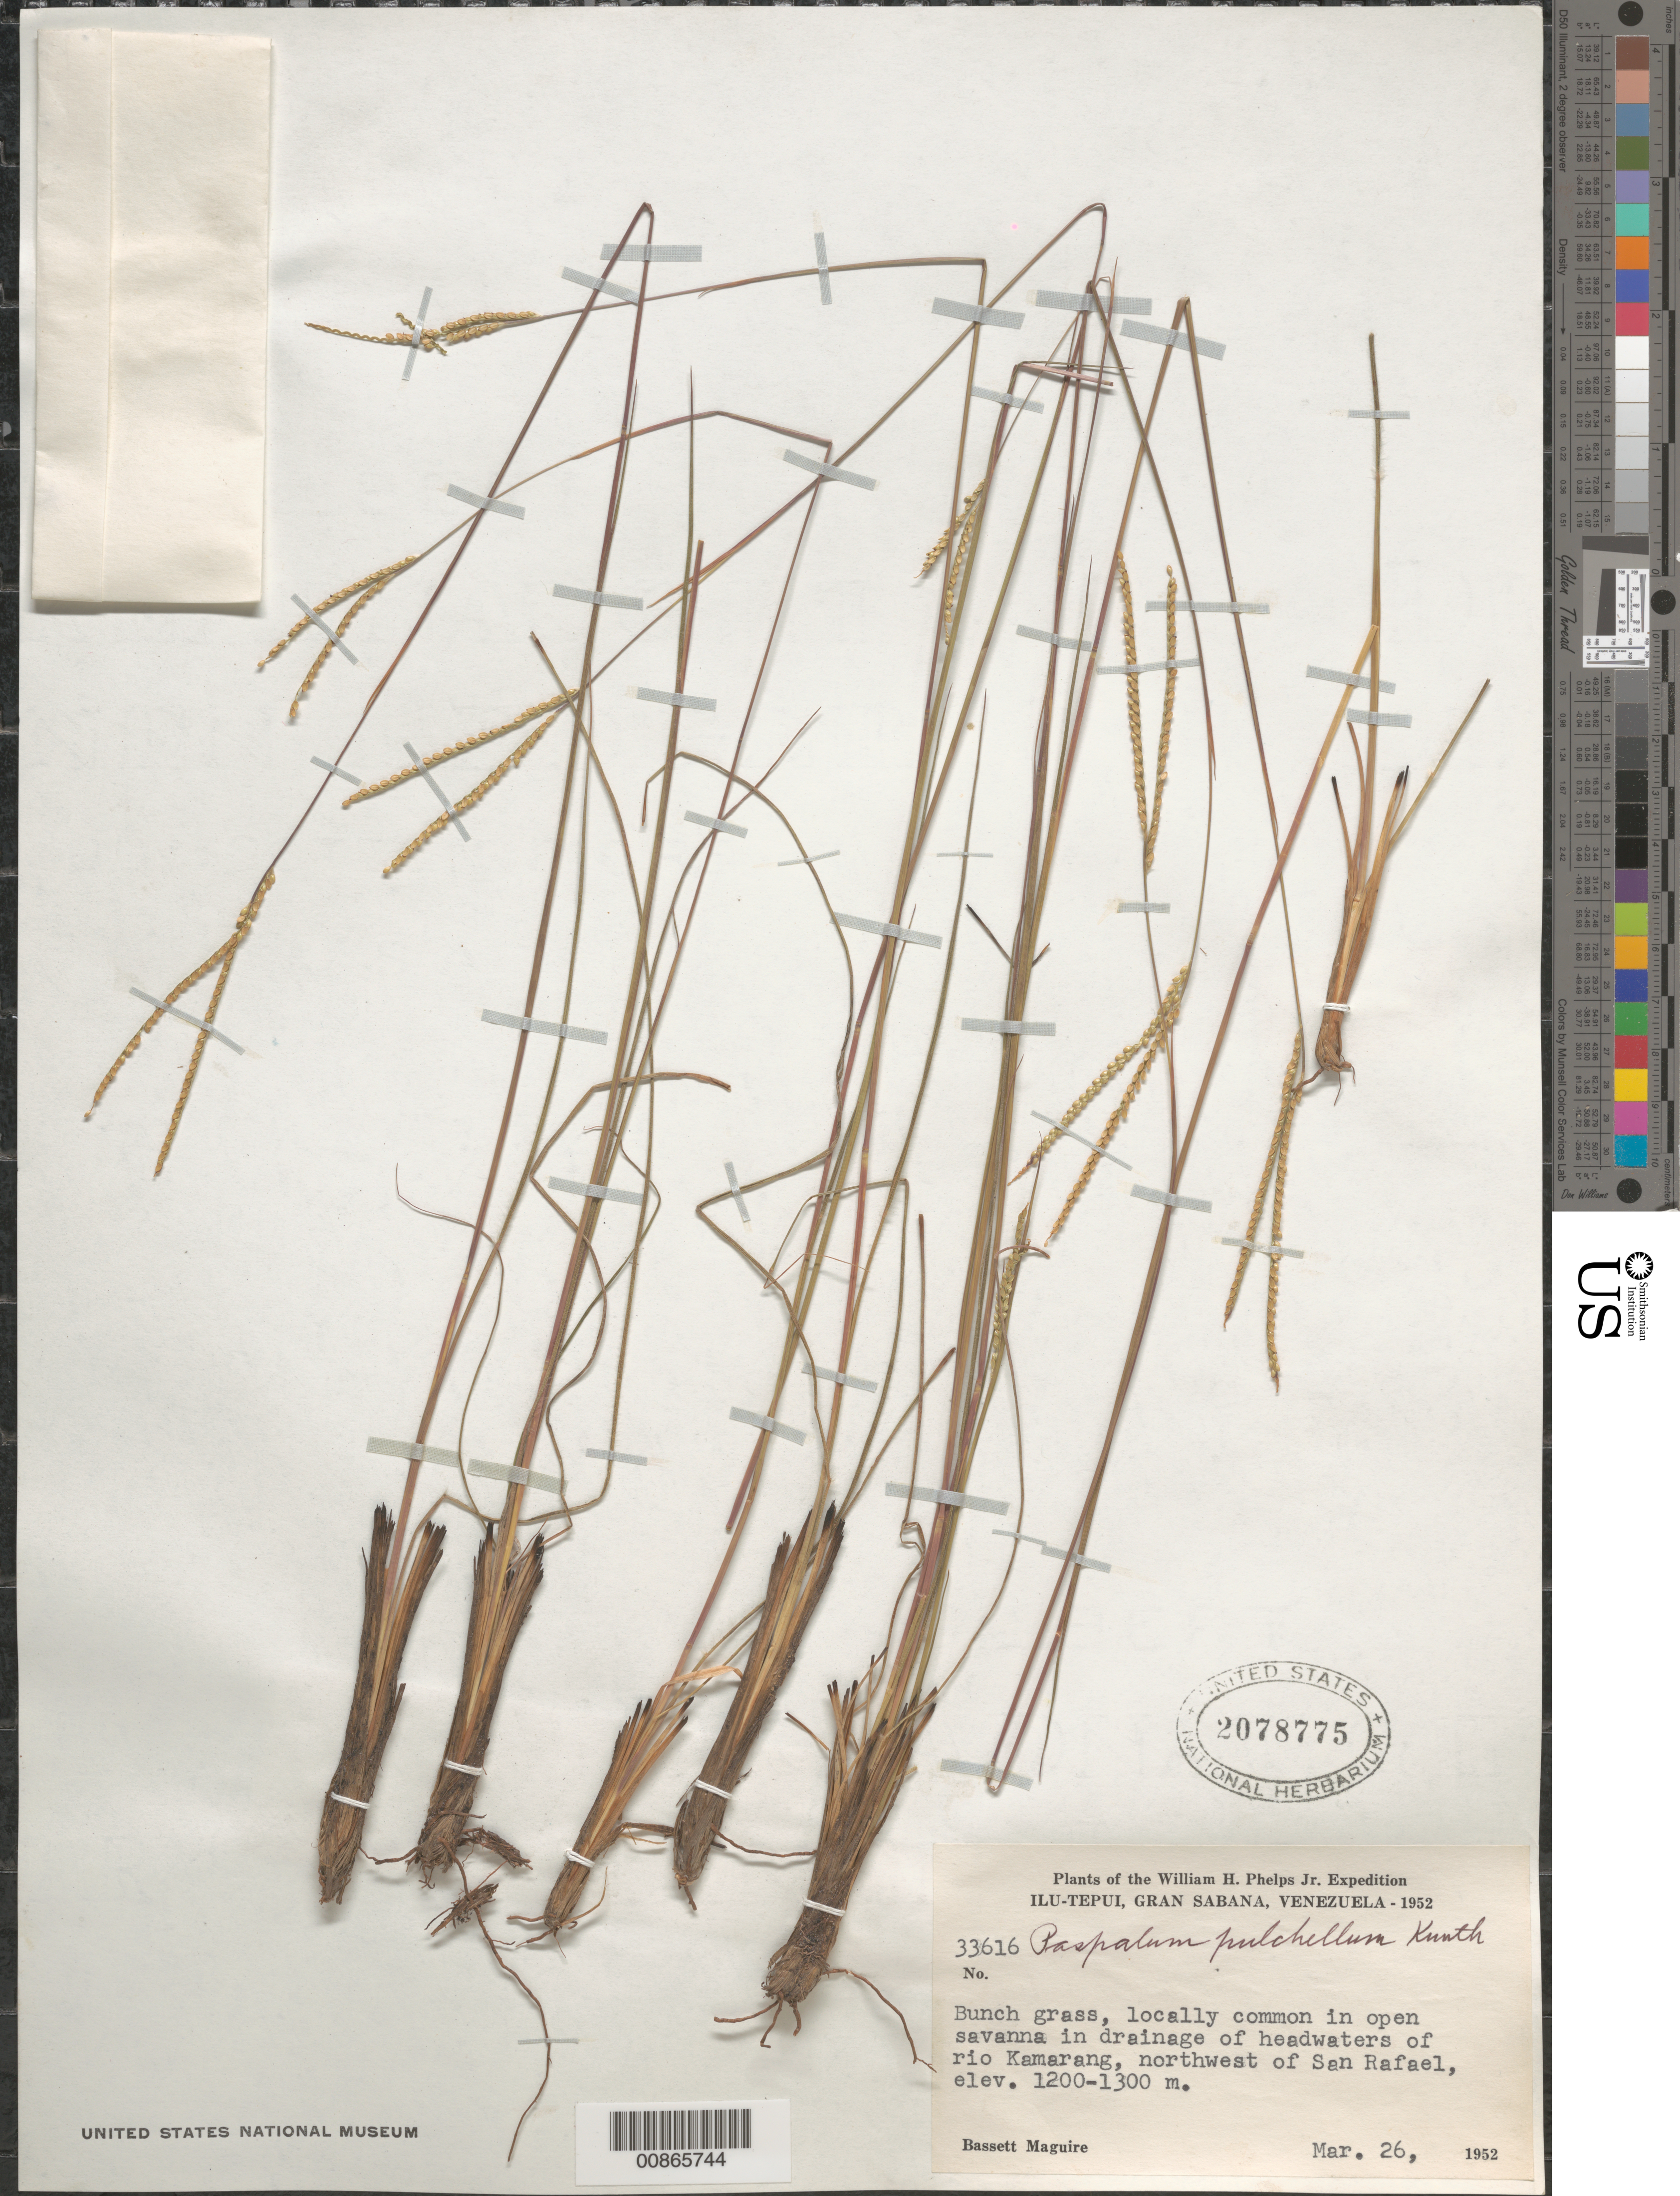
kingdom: Plantae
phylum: Tracheophyta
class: Liliopsida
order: Poales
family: Poaceae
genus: Paspalum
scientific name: Paspalum pulchellum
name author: Kunth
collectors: B. Maguire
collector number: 33616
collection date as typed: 26-Mar-52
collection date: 1952-03-26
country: Venezuela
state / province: Bolívar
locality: Gran Sabana, Ilu-tepuí, drainage of Río Kamarang, NW San Rafael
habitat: Open savanna in river drainage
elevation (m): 1200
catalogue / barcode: US 2078775